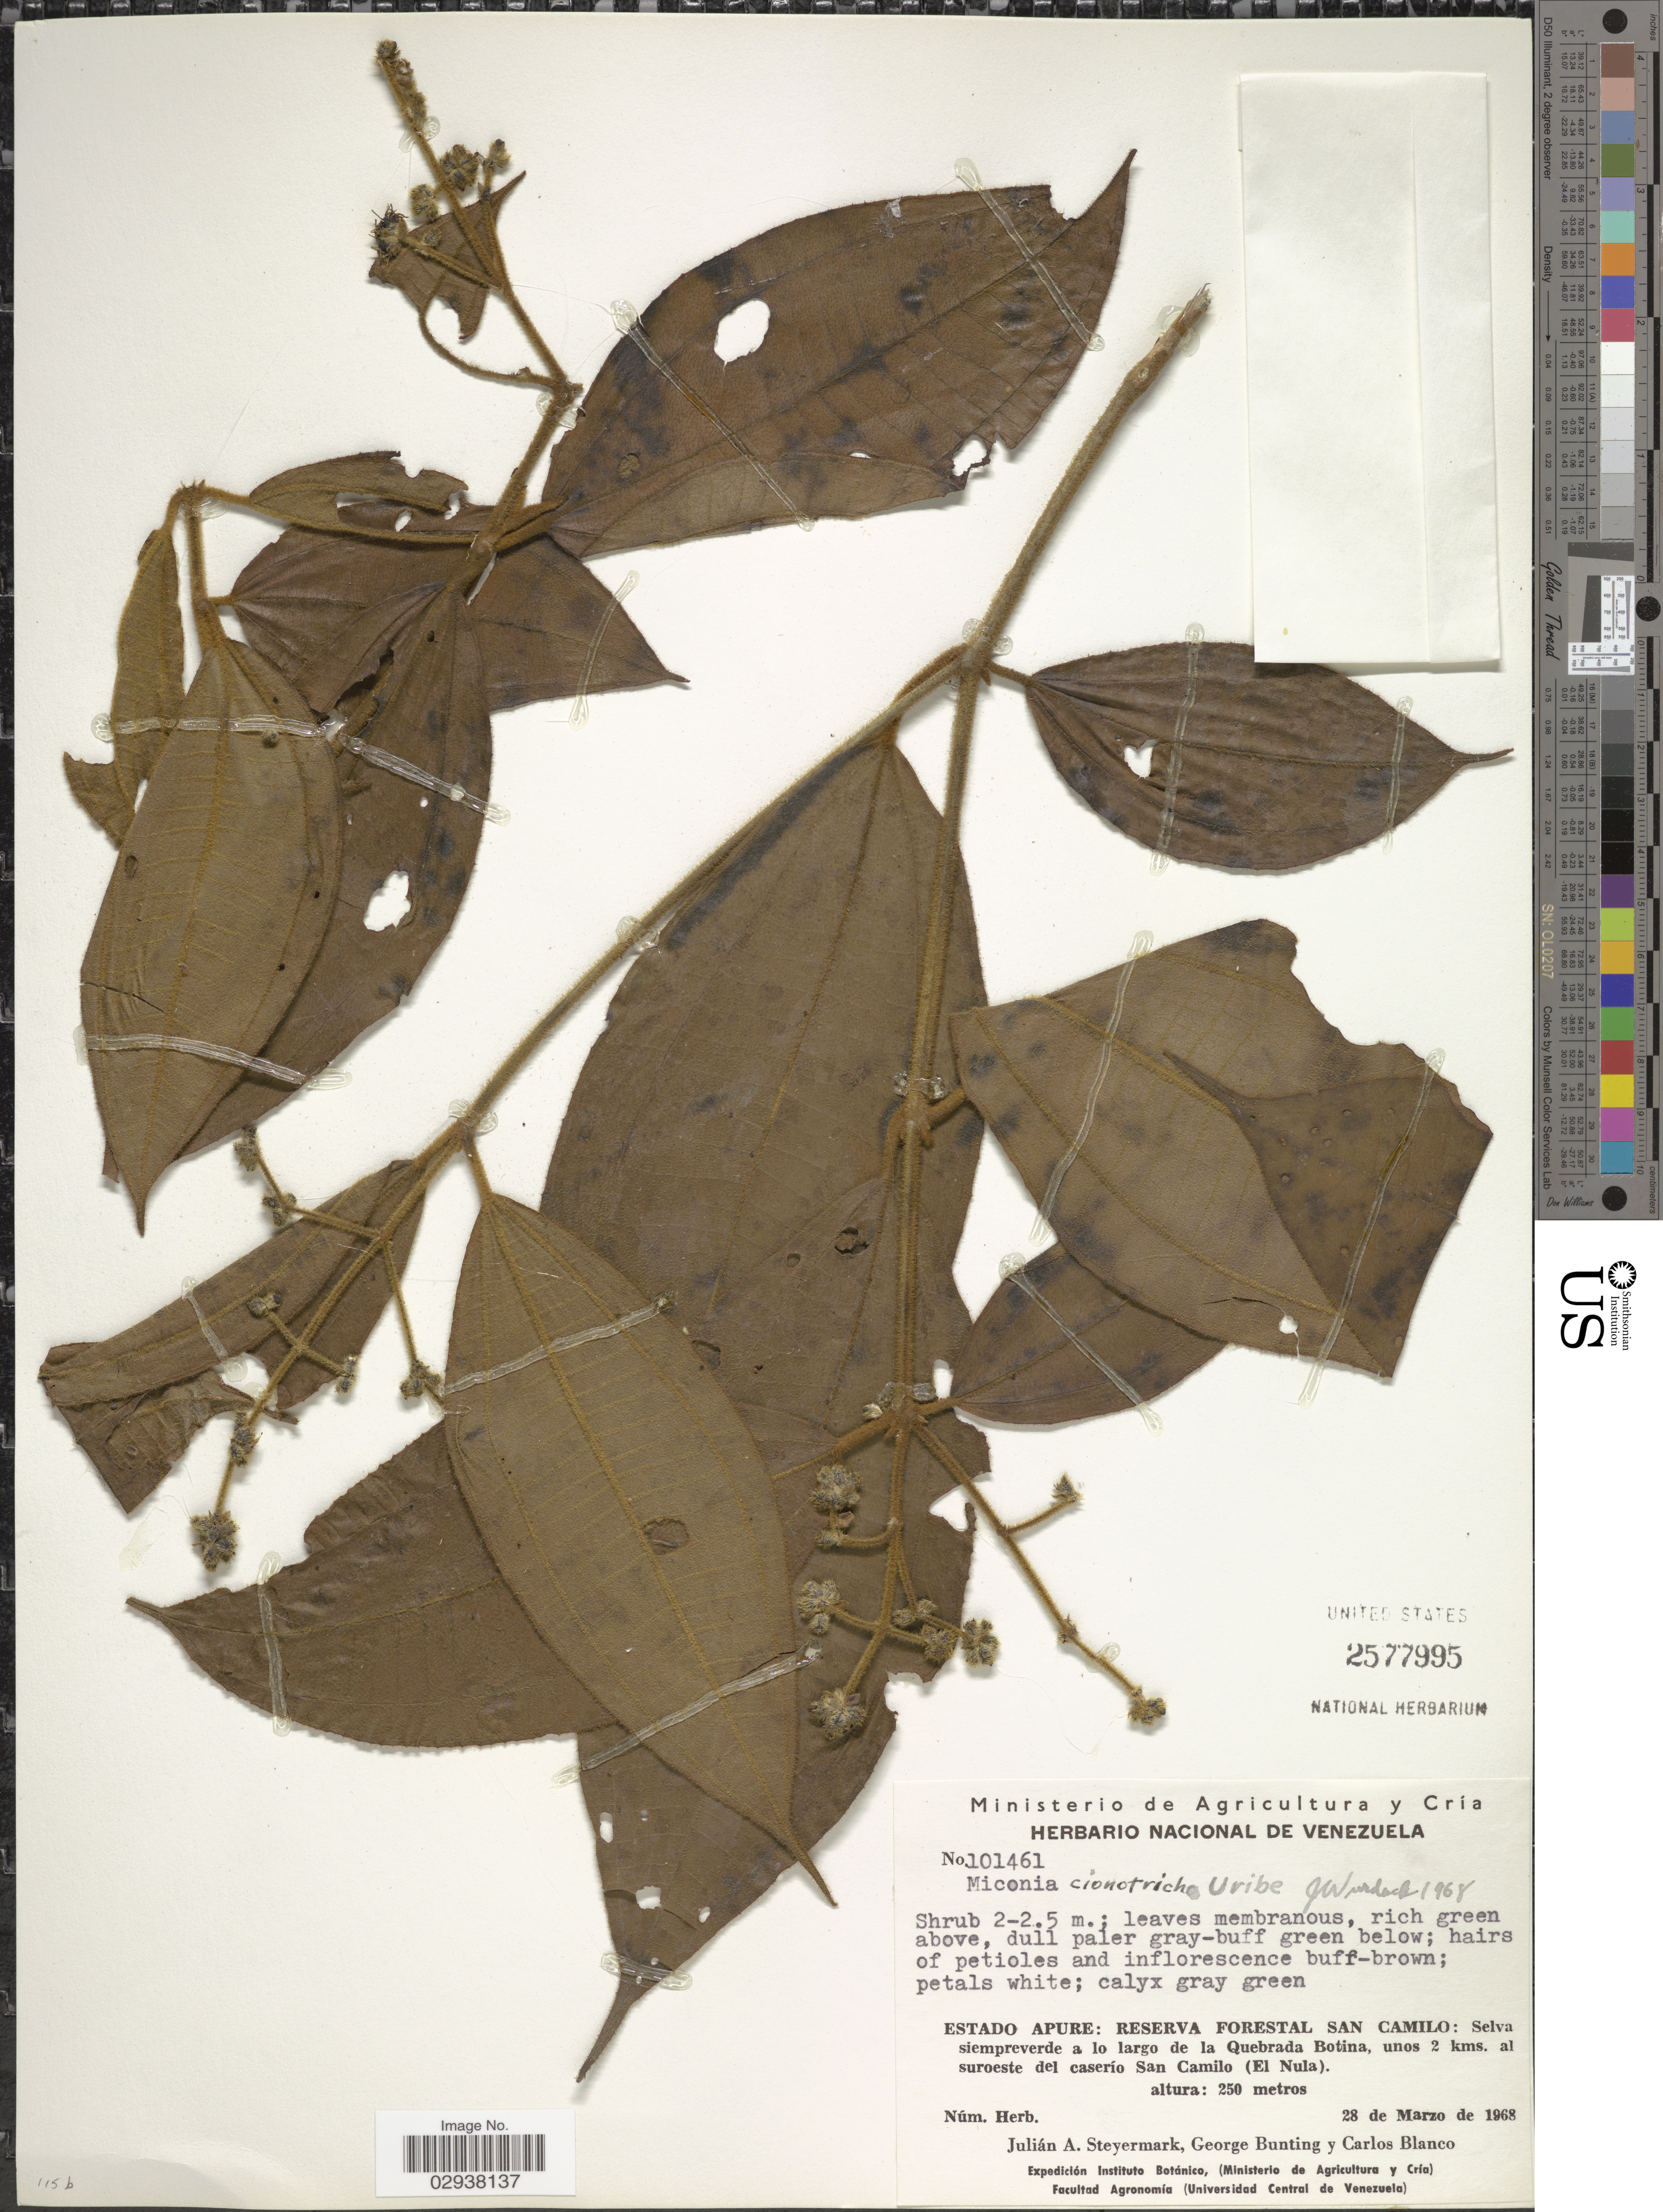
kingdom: Plantae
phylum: Tracheophyta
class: Magnoliopsida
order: Myrtales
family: Melastomataceae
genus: Miconia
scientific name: Miconia cionotricha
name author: L. Uribe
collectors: J. Steyermark, G. S. Bunting & C. Blanco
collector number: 101461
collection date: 1968-03-28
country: Venezuela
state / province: Apure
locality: Estado Apure: Reserva Forestal San Camilo: Selva siepreverde a lo largo de la Quebrada Botina, unos 2 kms. al suroeste del caserío San Camilo (El Nula).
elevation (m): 250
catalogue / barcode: US 2577995